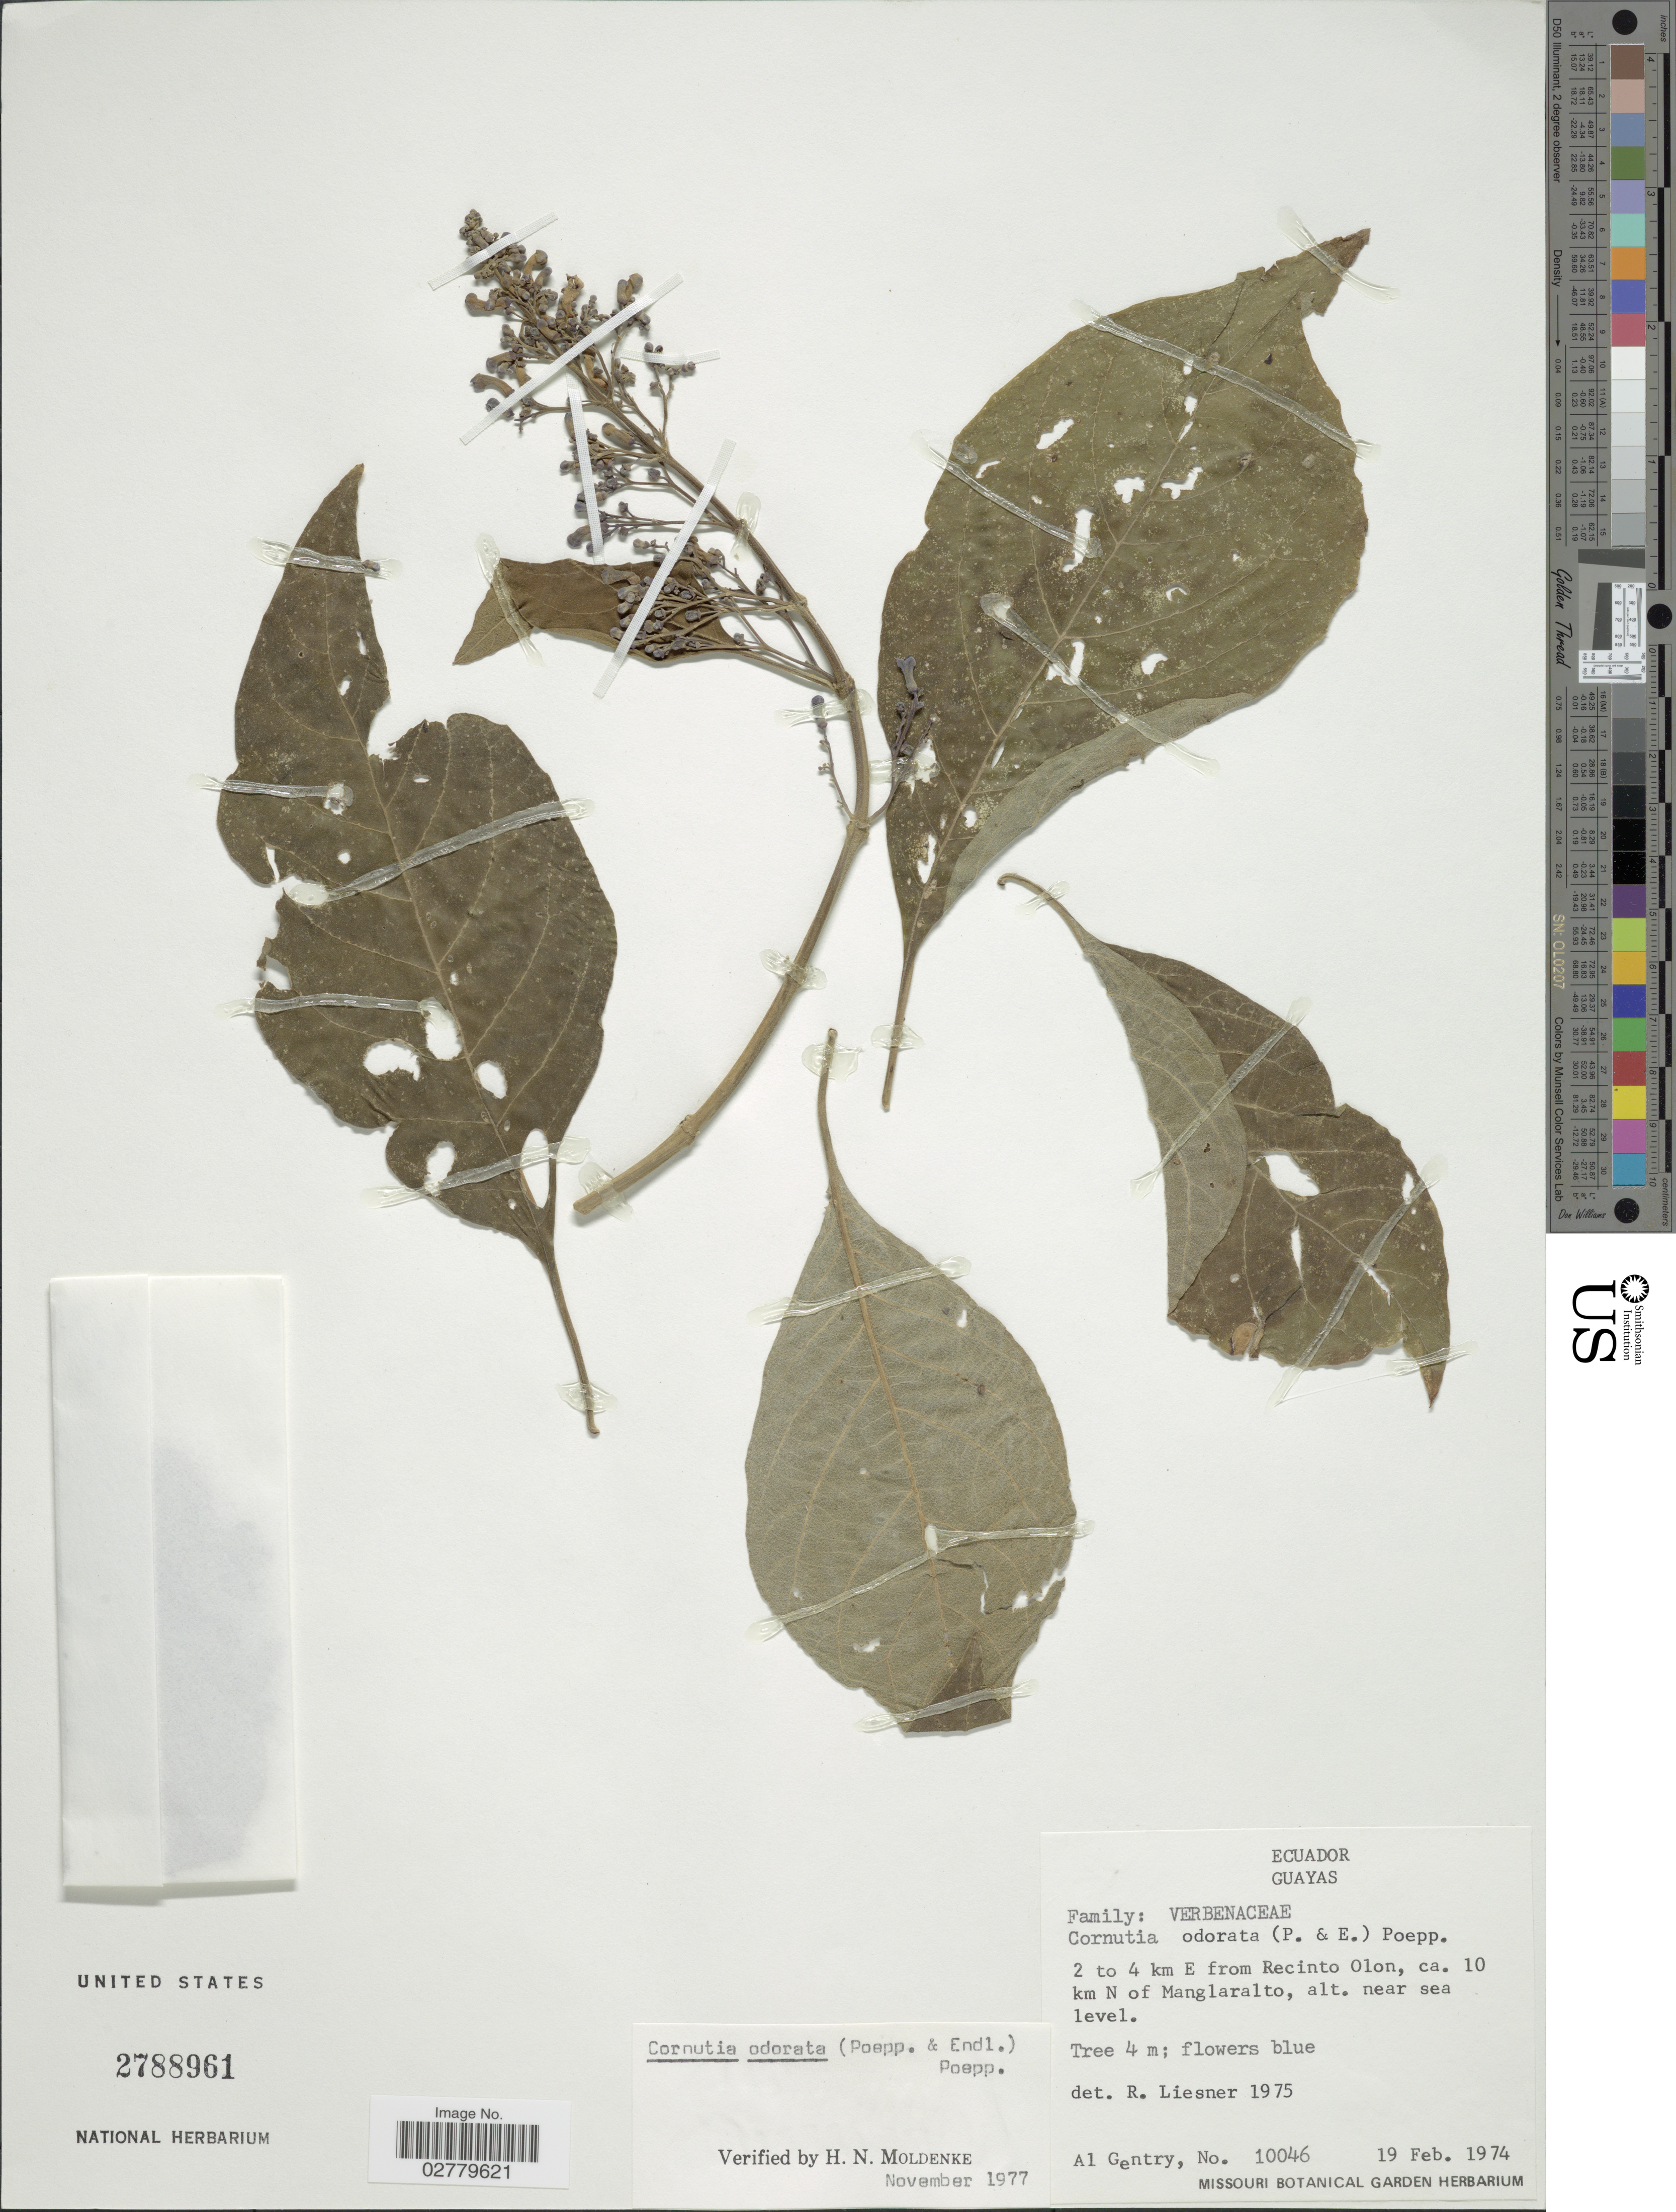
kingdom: Plantae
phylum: Tracheophyta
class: Magnoliopsida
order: Lamiales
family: Lamiaceae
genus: Cornutia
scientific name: Cornutia odorata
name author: (Poepp.) Schauer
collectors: A. H. Gentry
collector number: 10046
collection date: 1974-02-19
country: Ecuador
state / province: Guayas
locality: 2 to 4 km E from Recinto Olon, ca. 10 km N of Manglaralto.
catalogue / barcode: US 2788961